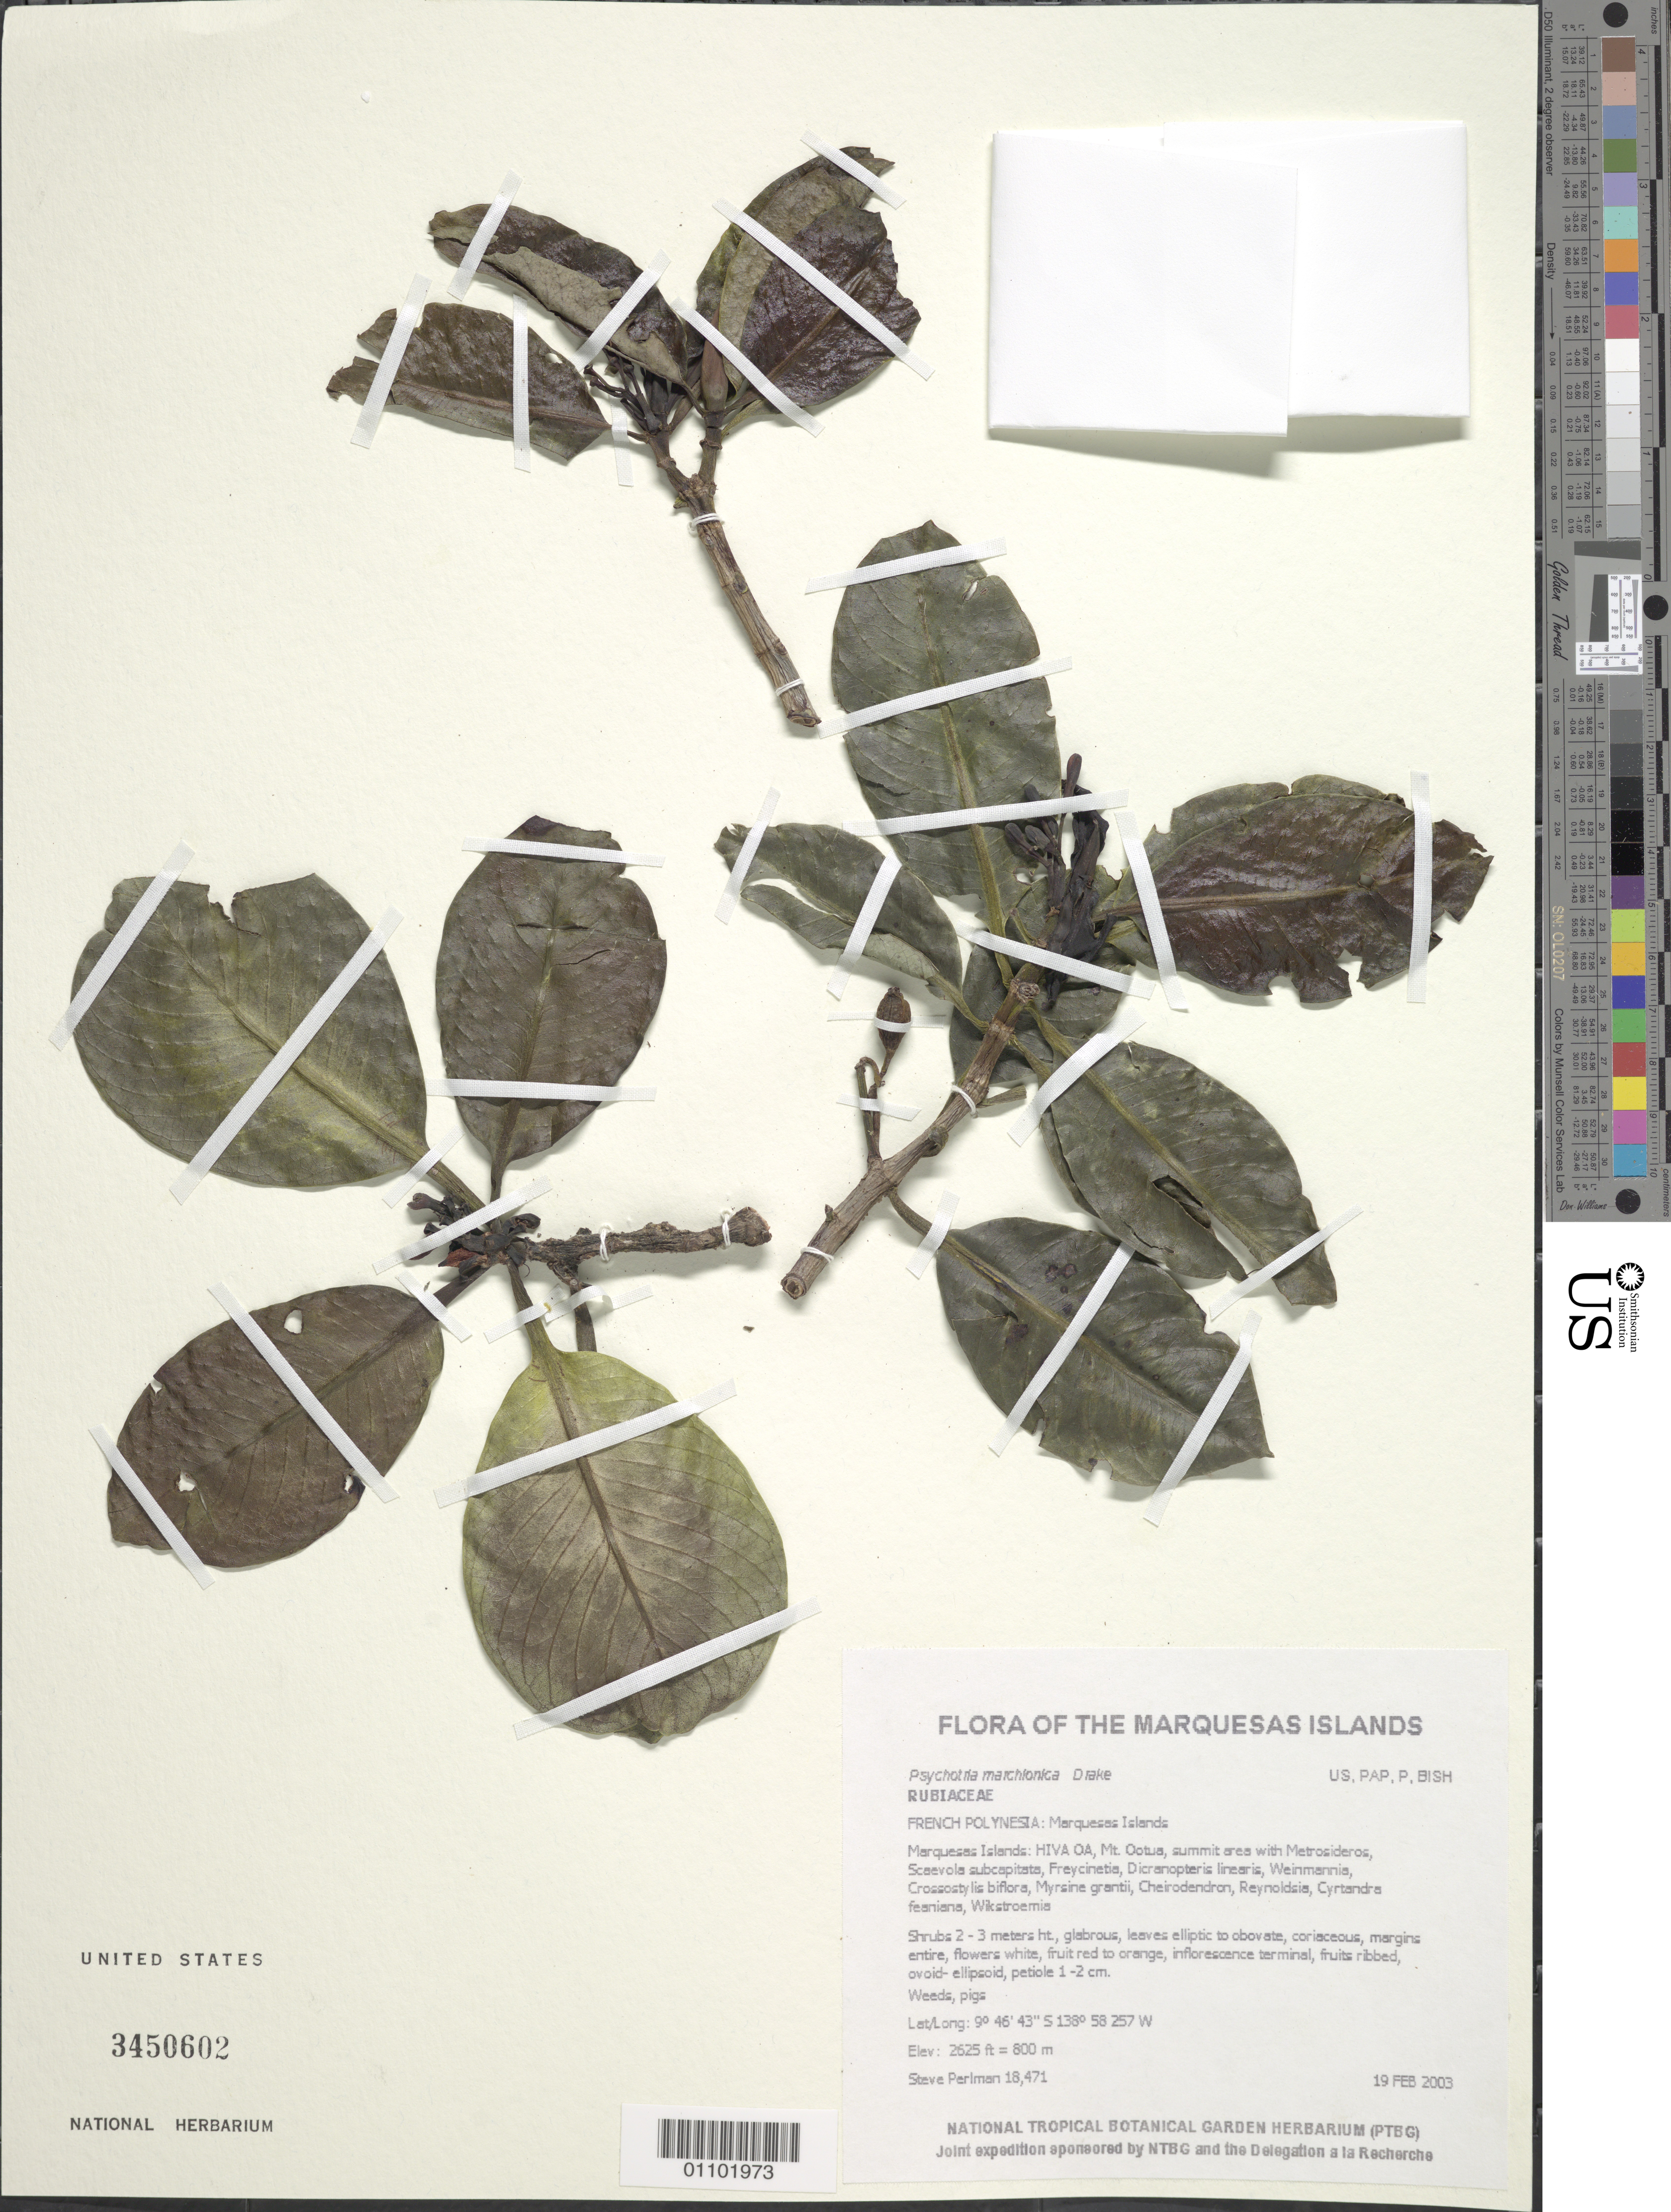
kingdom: Plantae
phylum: Tracheophyta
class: Magnoliopsida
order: Gentianales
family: Rubiaceae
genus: Psychotria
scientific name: Psychotria marchionica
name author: Drake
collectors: S. P. Perlman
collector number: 18471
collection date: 2003-02-19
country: French Polynesia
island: Hiva Oa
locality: Mt. Ootua, summit area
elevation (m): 800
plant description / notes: Weeds, pigs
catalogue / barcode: US 3450602